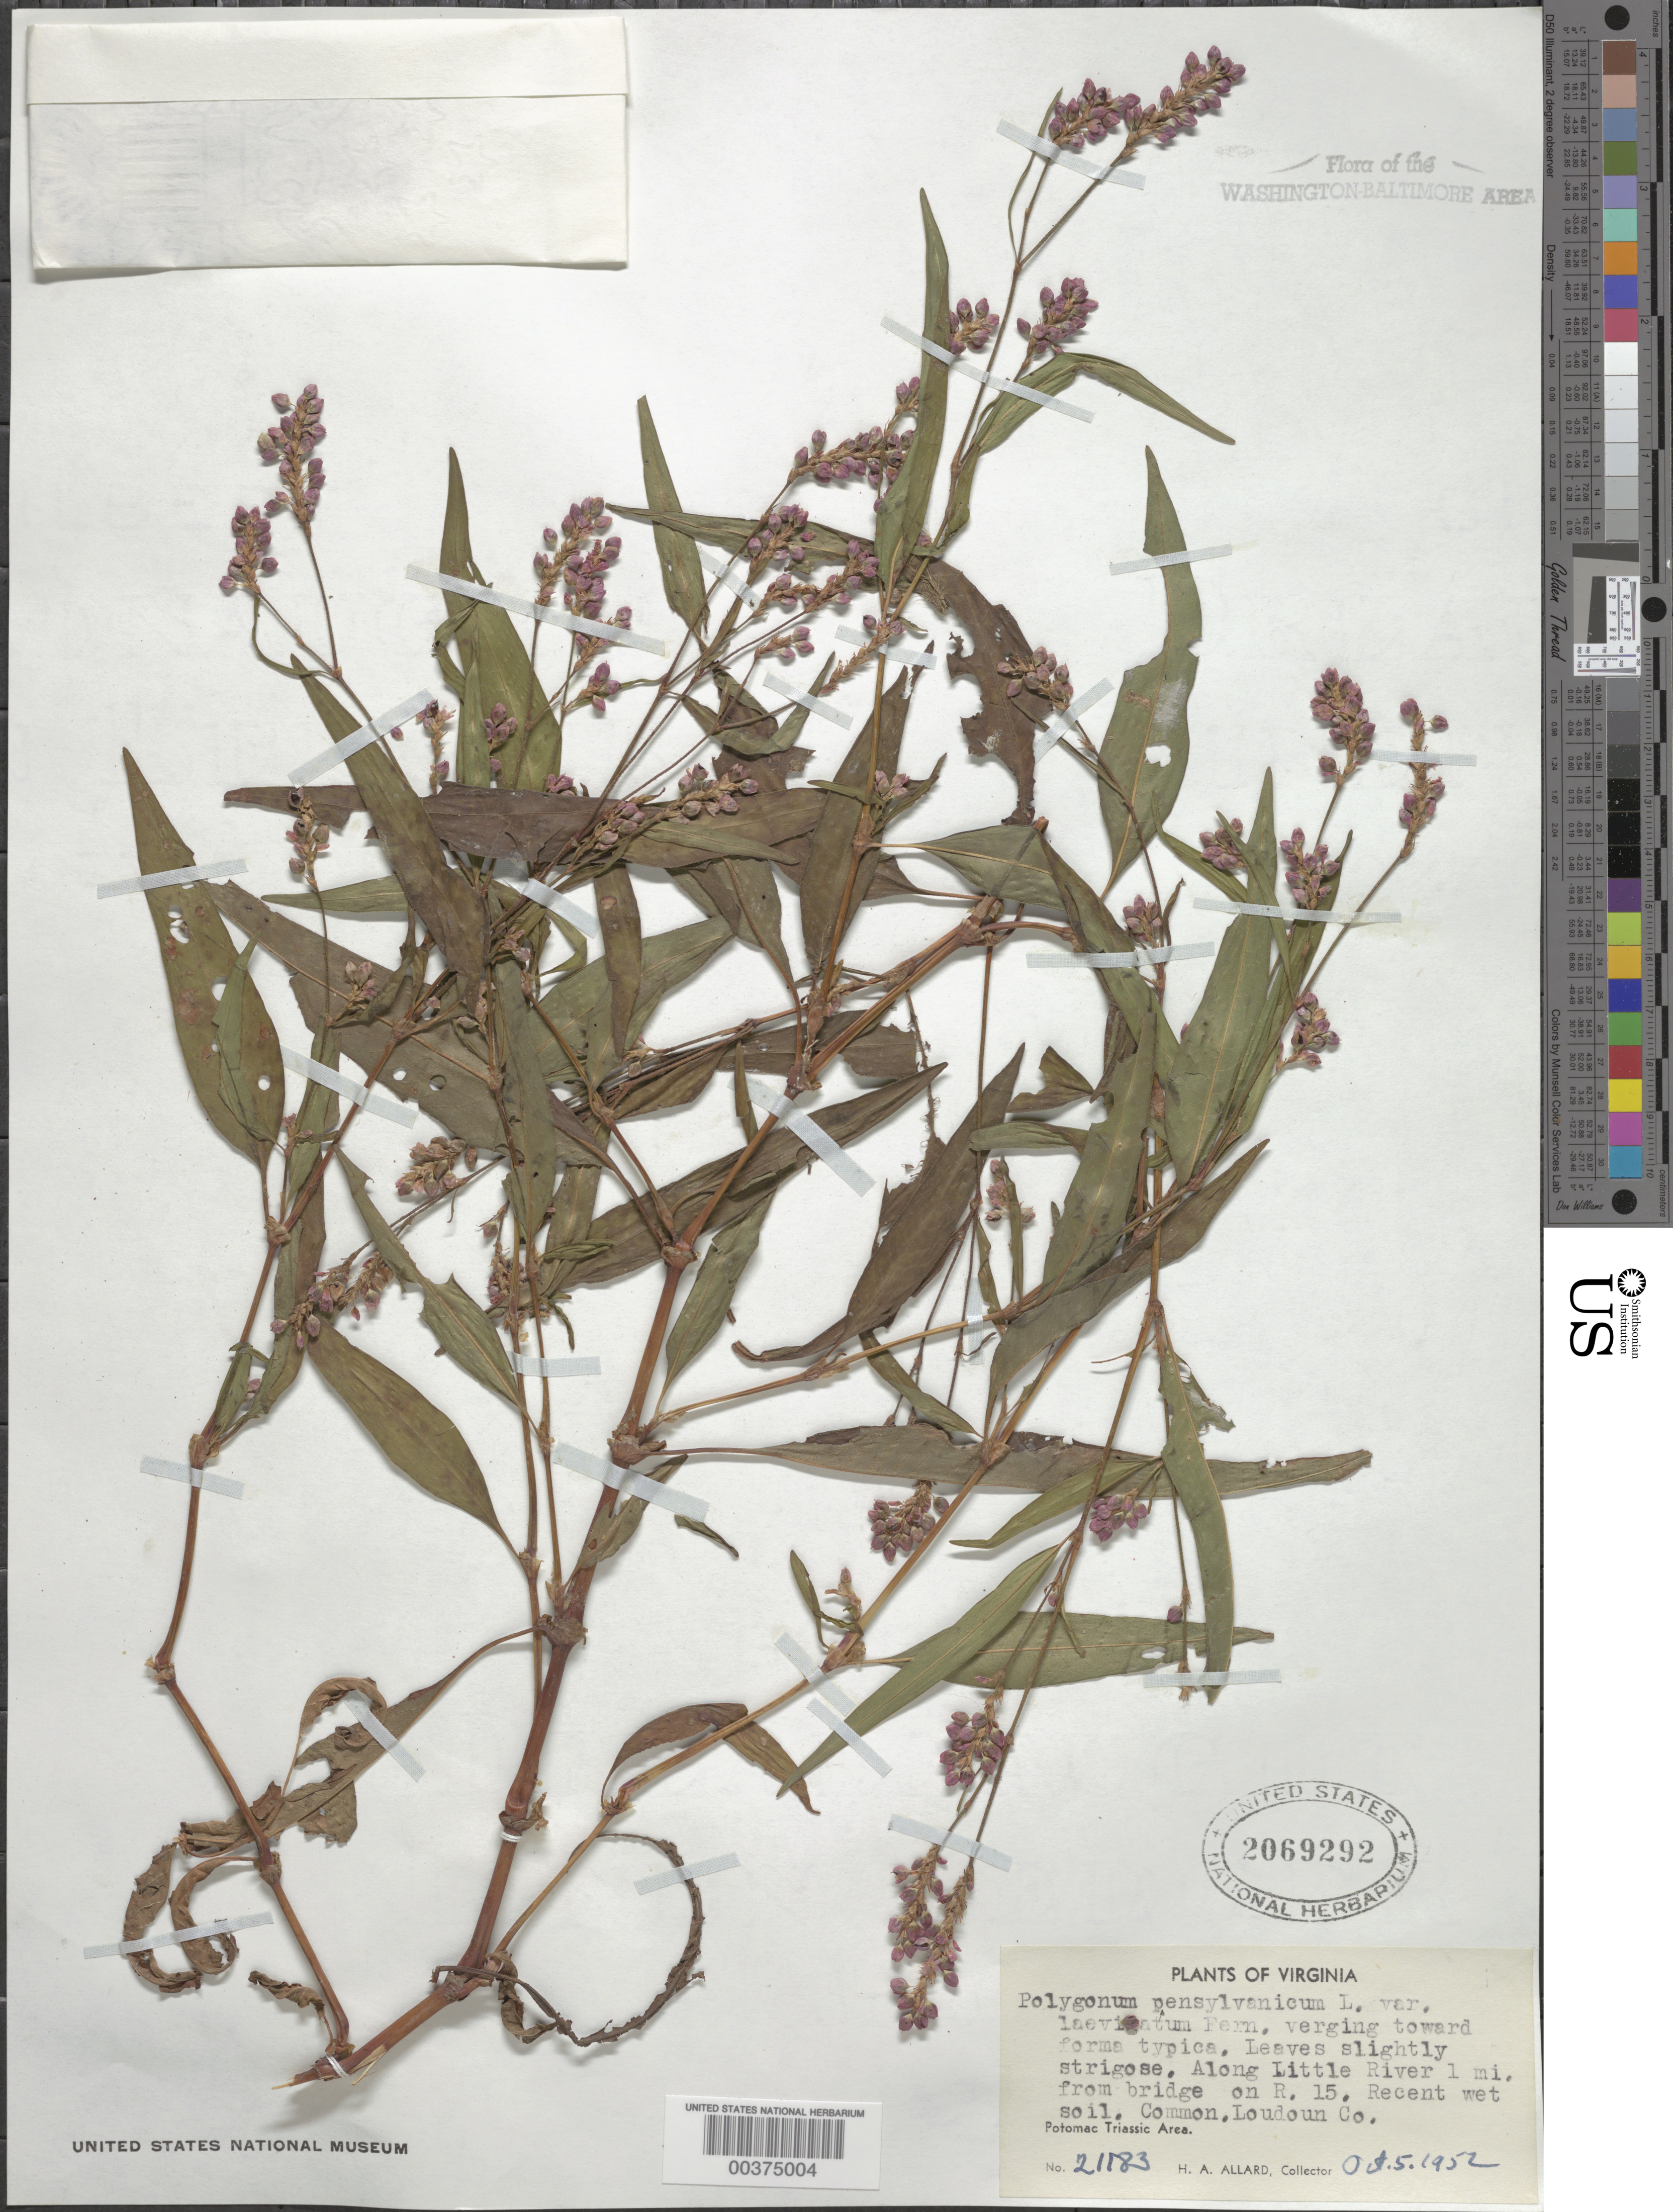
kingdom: Plantae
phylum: Tracheophyta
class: Magnoliopsida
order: Caryophyllales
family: Polygonaceae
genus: Persicaria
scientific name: Persicaria pensylvanica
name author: (L.) M. Gómez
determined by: Atha, D. E.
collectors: H. A. Allard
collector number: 21183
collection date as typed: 05 Oct 1952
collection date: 1952-10-05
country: United States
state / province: Virginia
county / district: Loudoun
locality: Little River, near Route 15 Bridge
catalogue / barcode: US 2069292